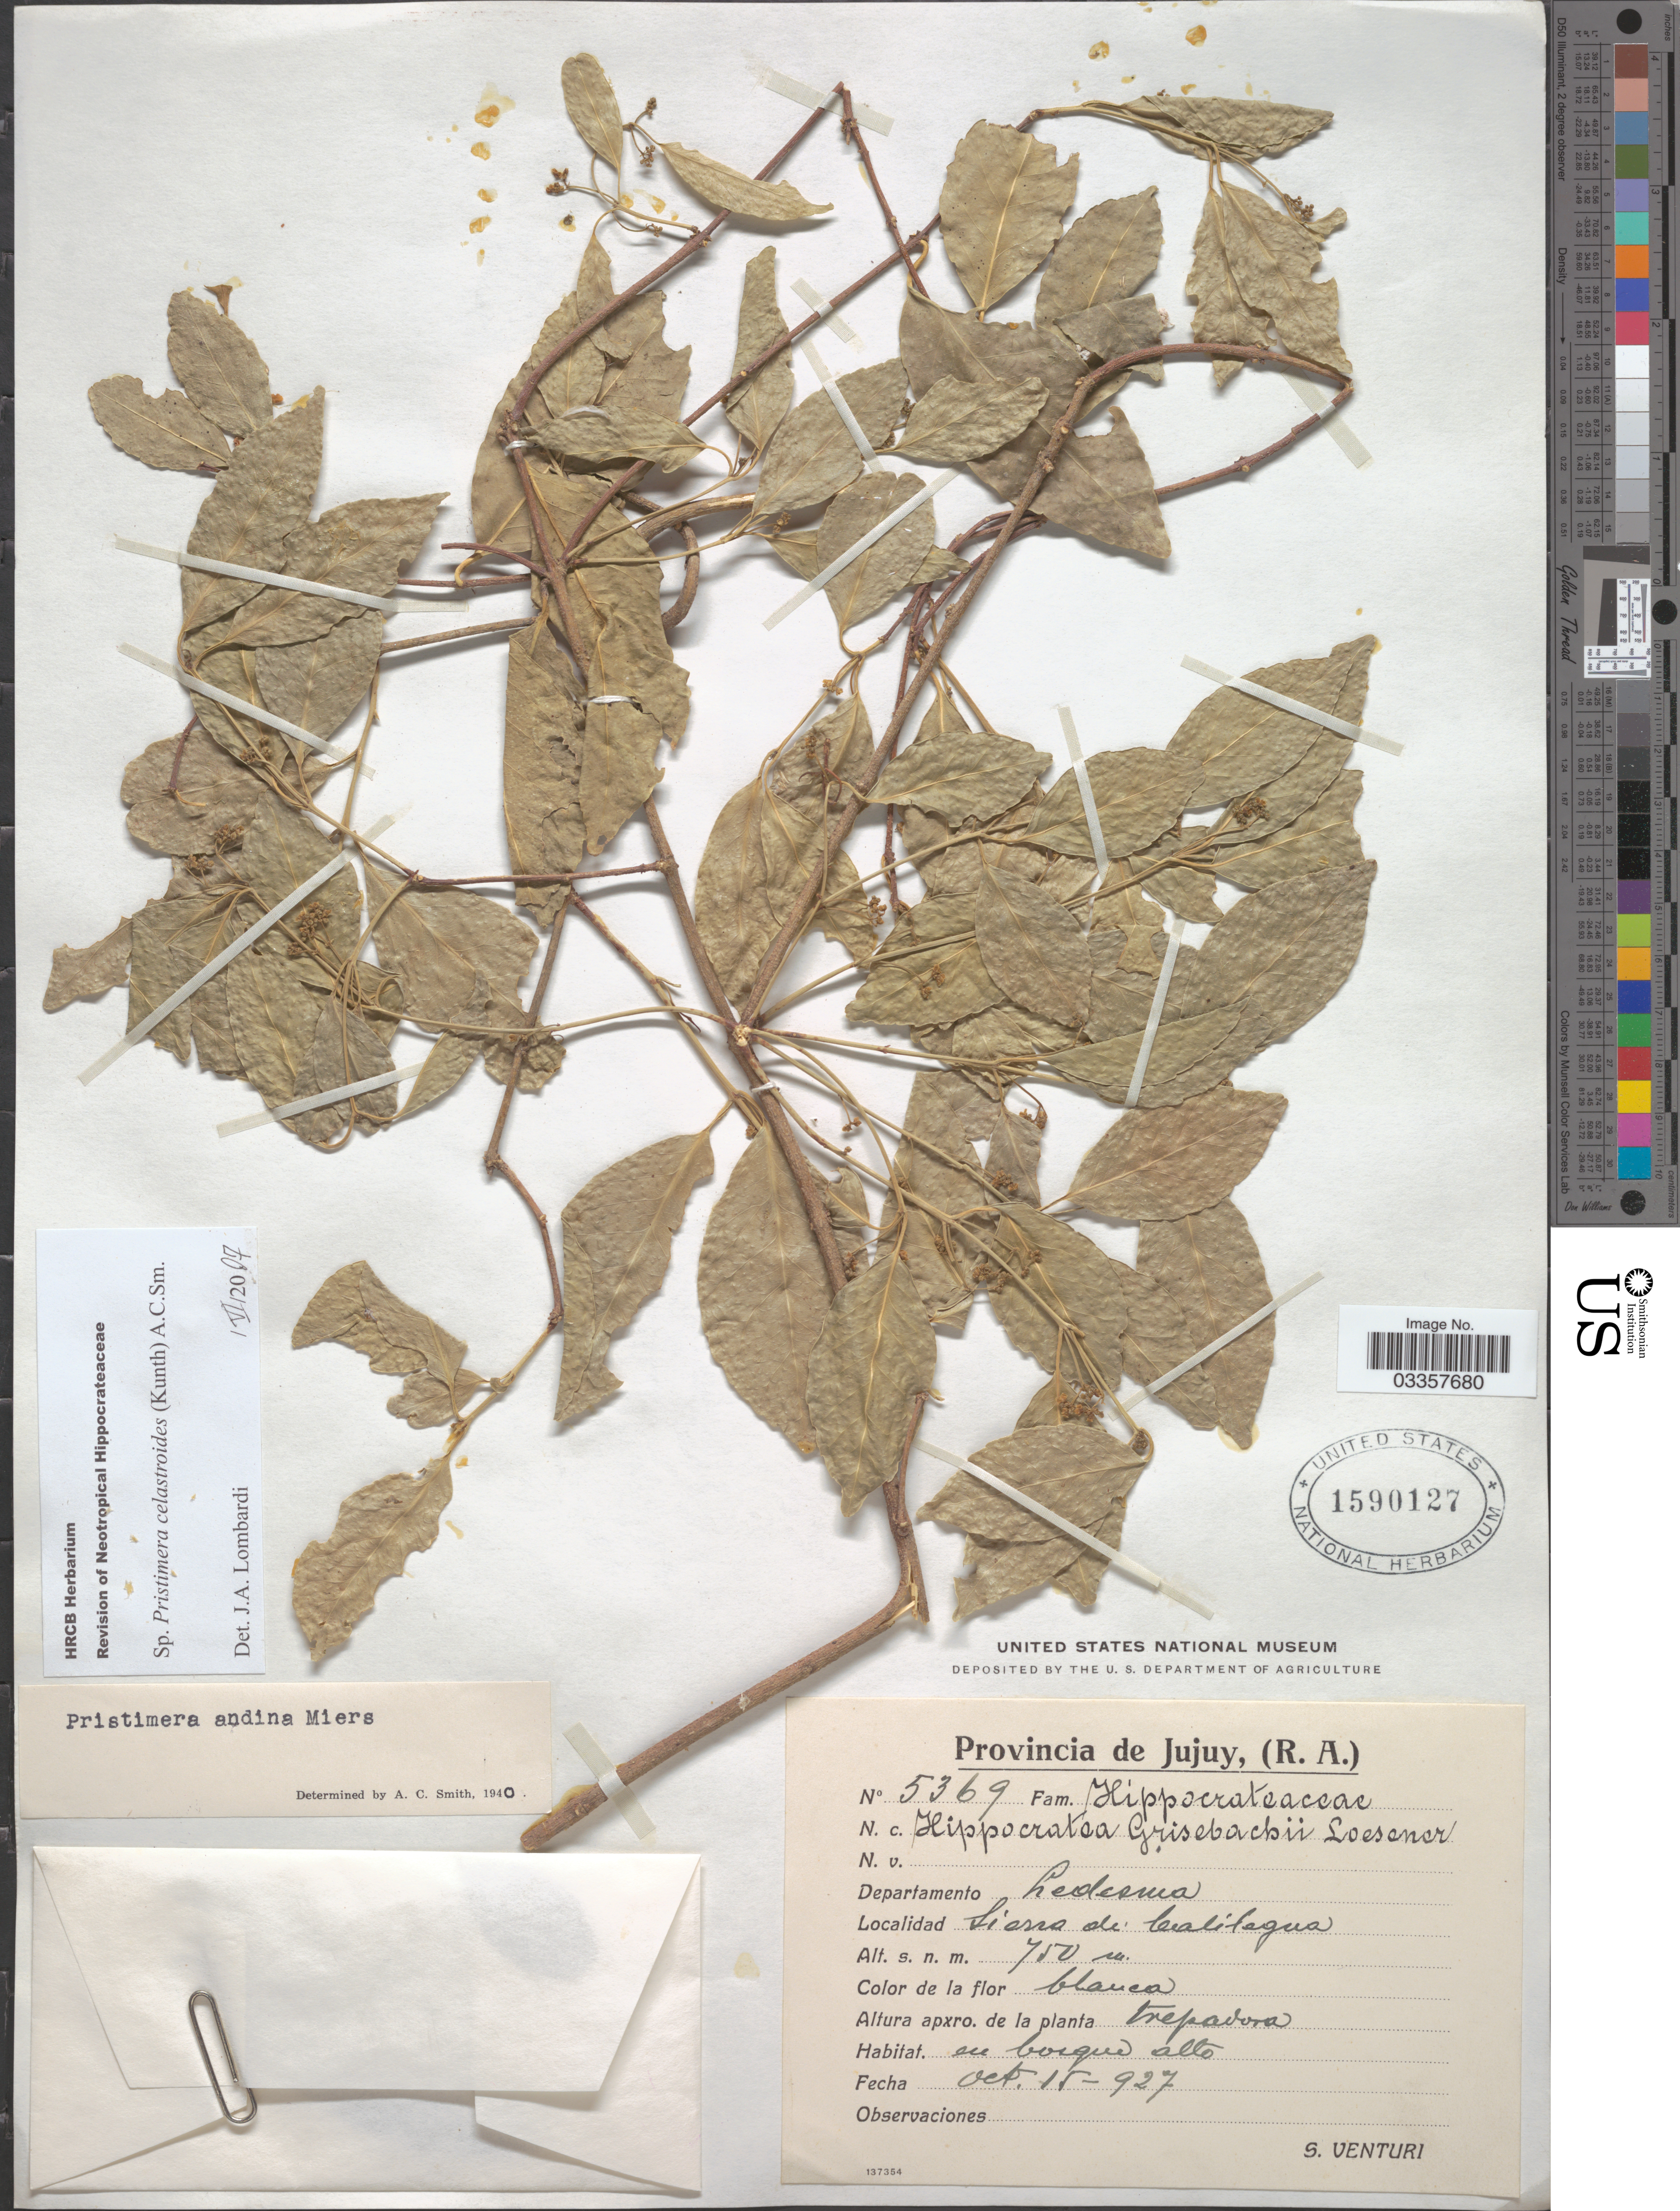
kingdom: Plantae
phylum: Tracheophyta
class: Magnoliopsida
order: Celastrales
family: Celastraceae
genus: Pristimera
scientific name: Pristimera celastroides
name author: (Kunth) A.C. Sm.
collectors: S. Venturi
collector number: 5369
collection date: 1927-10-15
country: Argentina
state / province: Jujuy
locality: Departamento Ledesma. Sierra de Calilegua.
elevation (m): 750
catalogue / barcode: US 1590127